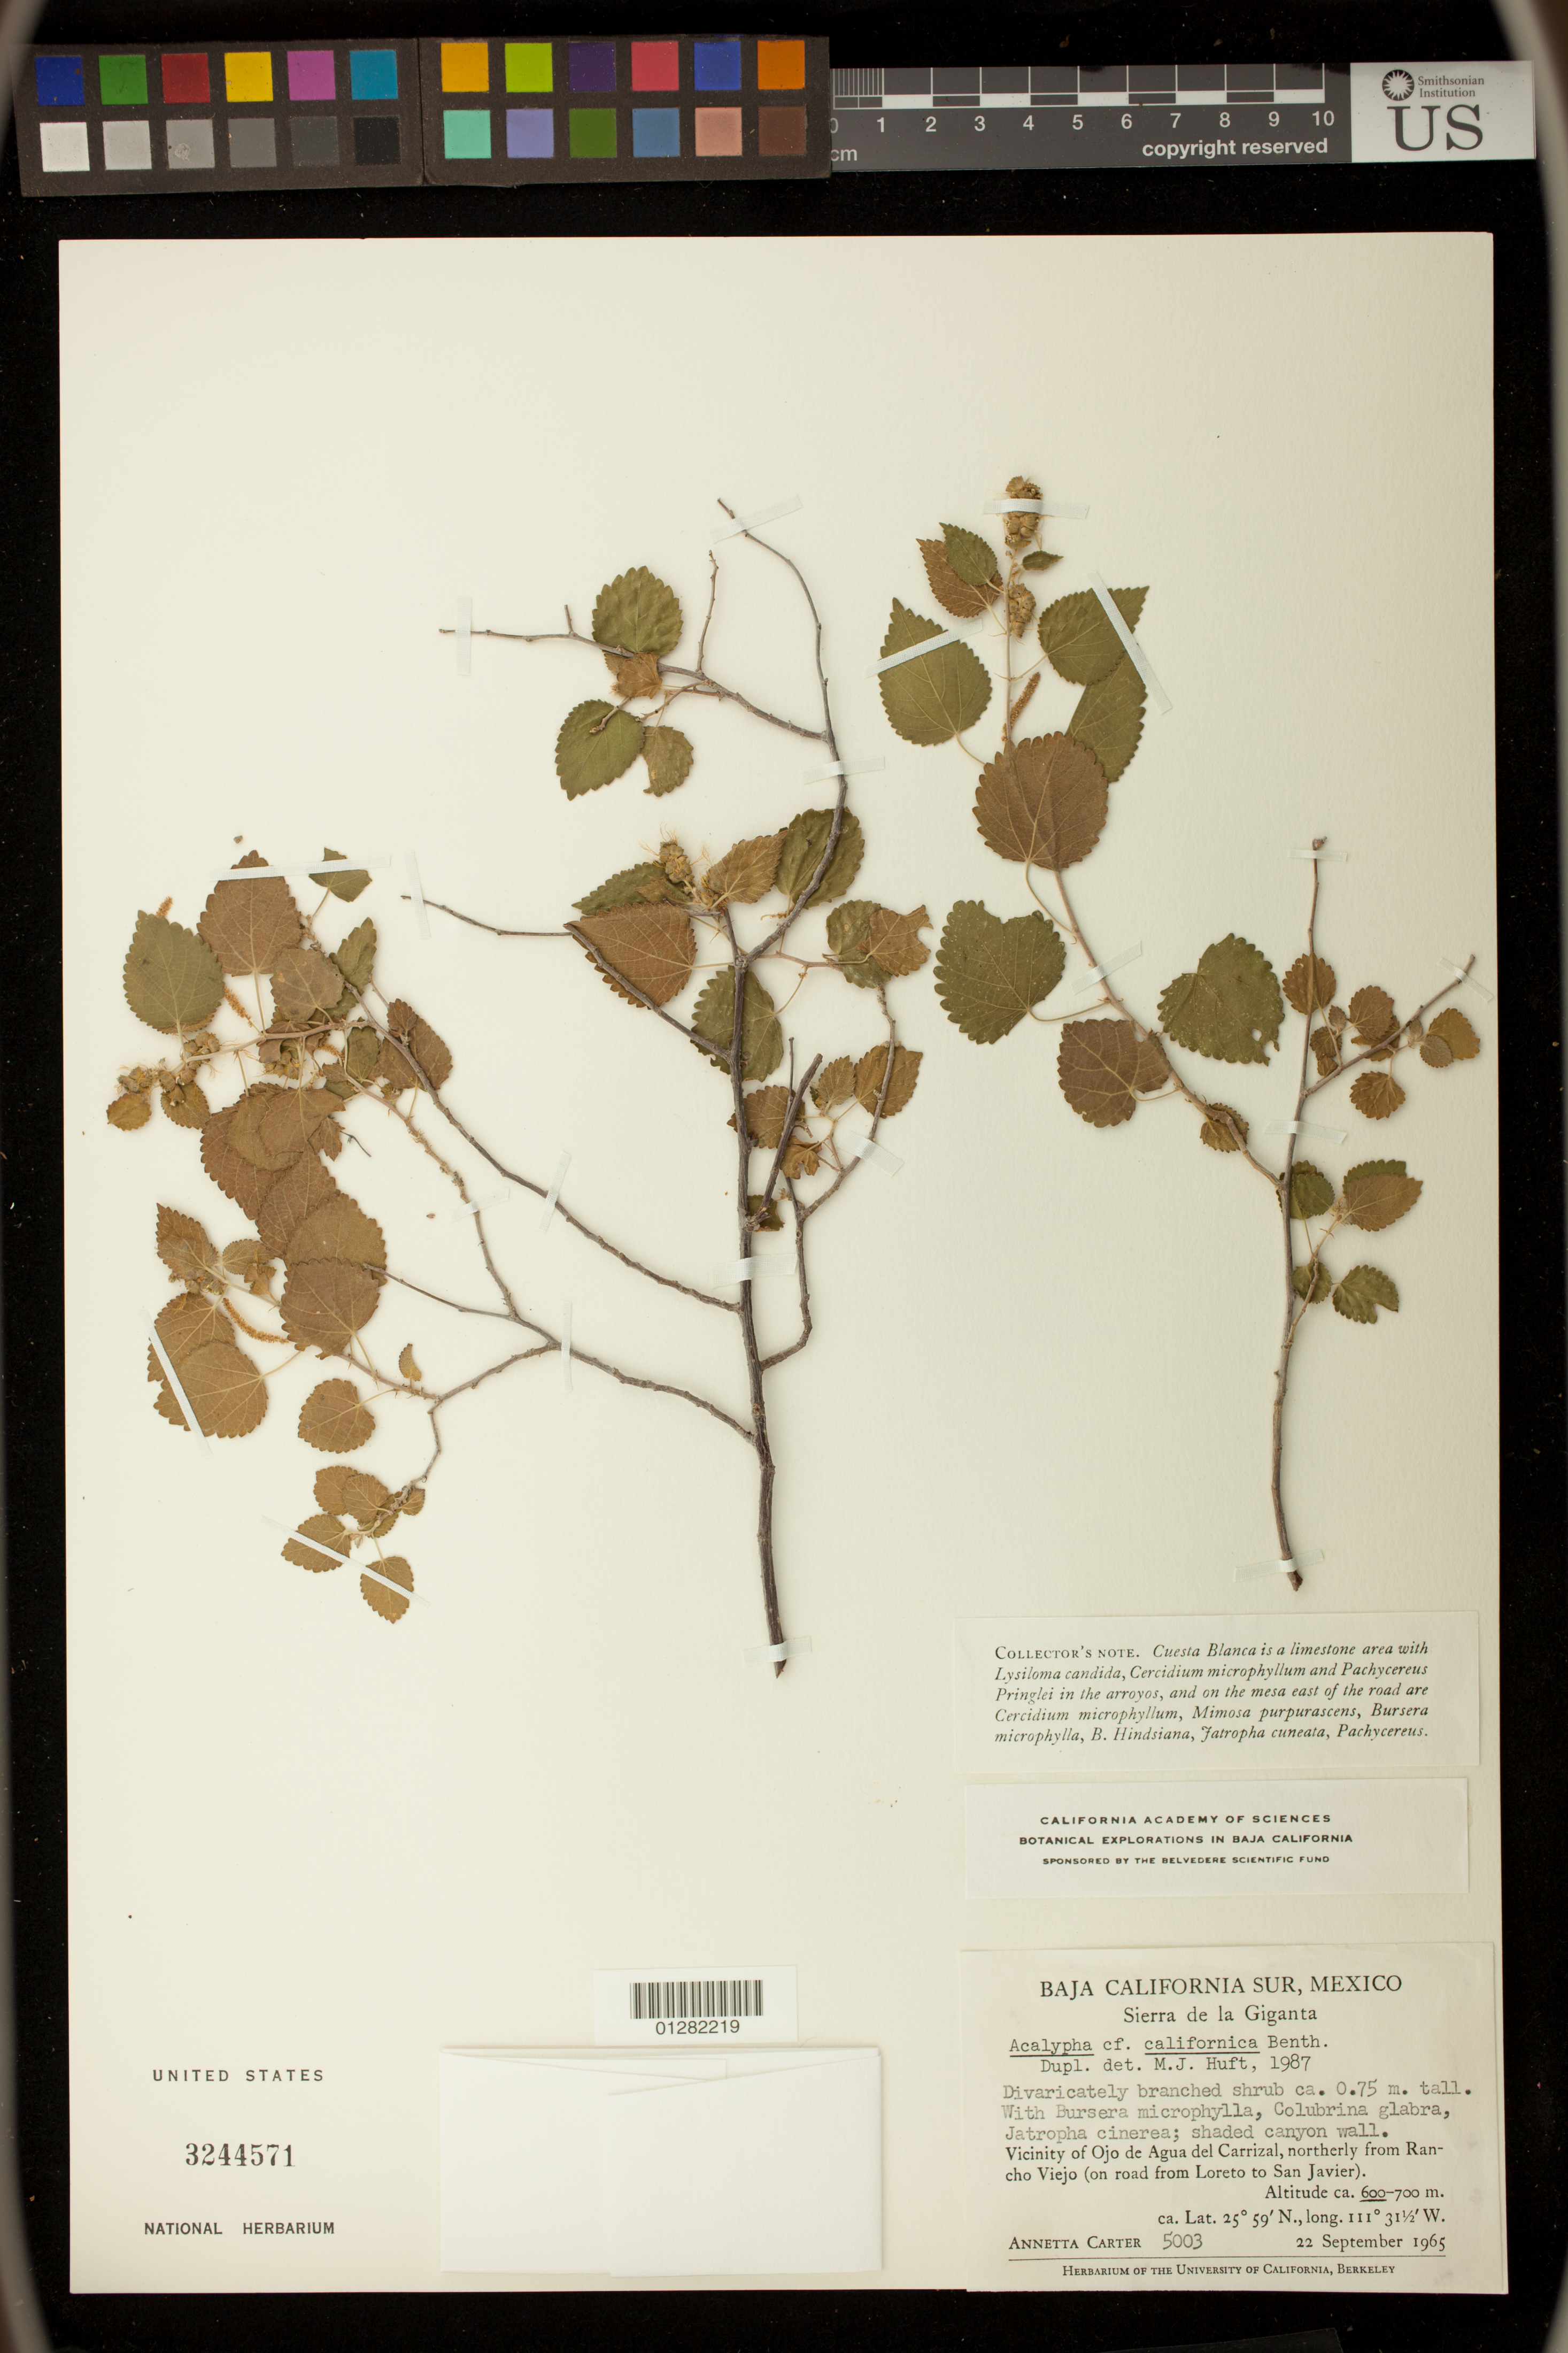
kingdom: Plantae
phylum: Tracheophyta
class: Magnoliopsida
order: Malpighiales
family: Euphorbiaceae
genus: Acalypha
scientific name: Acalypha californica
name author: Benth.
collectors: C. A. Purpus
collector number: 5003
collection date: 1965-09-22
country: Mexico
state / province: Baja California Sur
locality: Sierra de la Giganta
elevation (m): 600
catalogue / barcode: US 3244571